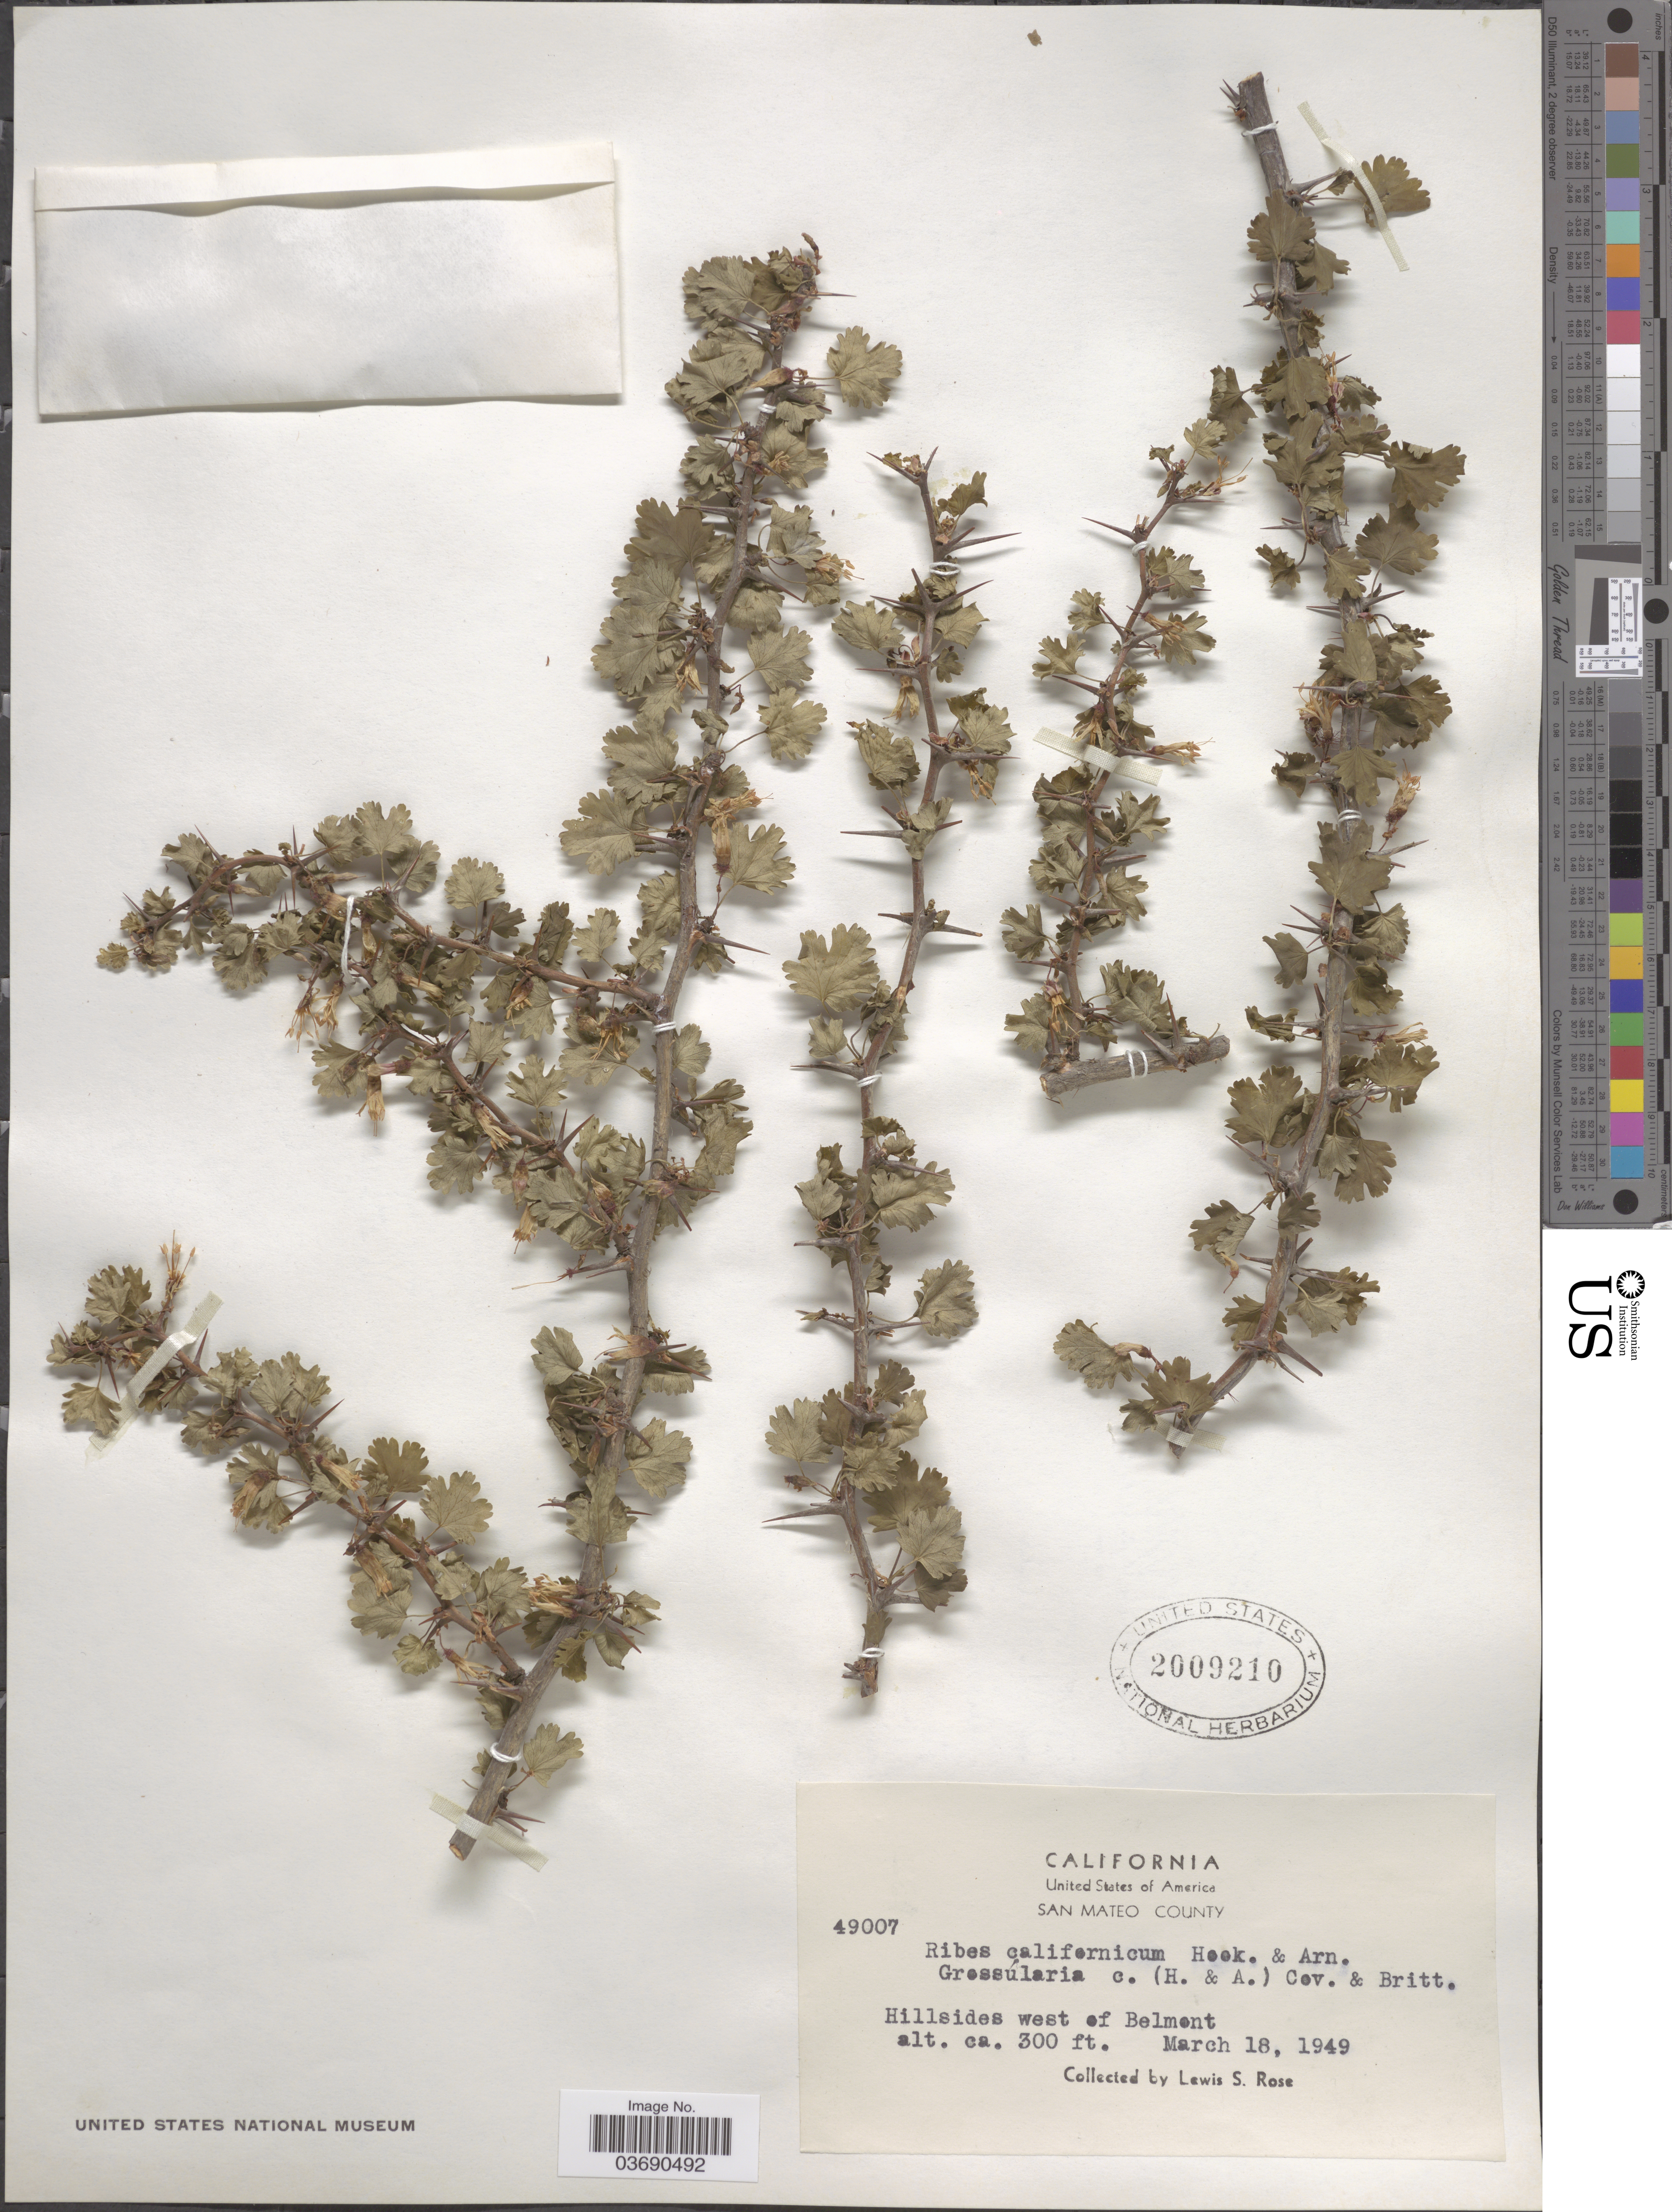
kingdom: Plantae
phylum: Tracheophyta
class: Magnoliopsida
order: Saxifragales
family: Grossulariaceae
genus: Ribes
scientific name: Ribes californicum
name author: Hook. & Arn.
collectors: L. S. Rose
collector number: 49007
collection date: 1949-03-18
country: United States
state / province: California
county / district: San Mateo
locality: San Mateo County. Hillsides west of Belmont.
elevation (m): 91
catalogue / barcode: US 2009210